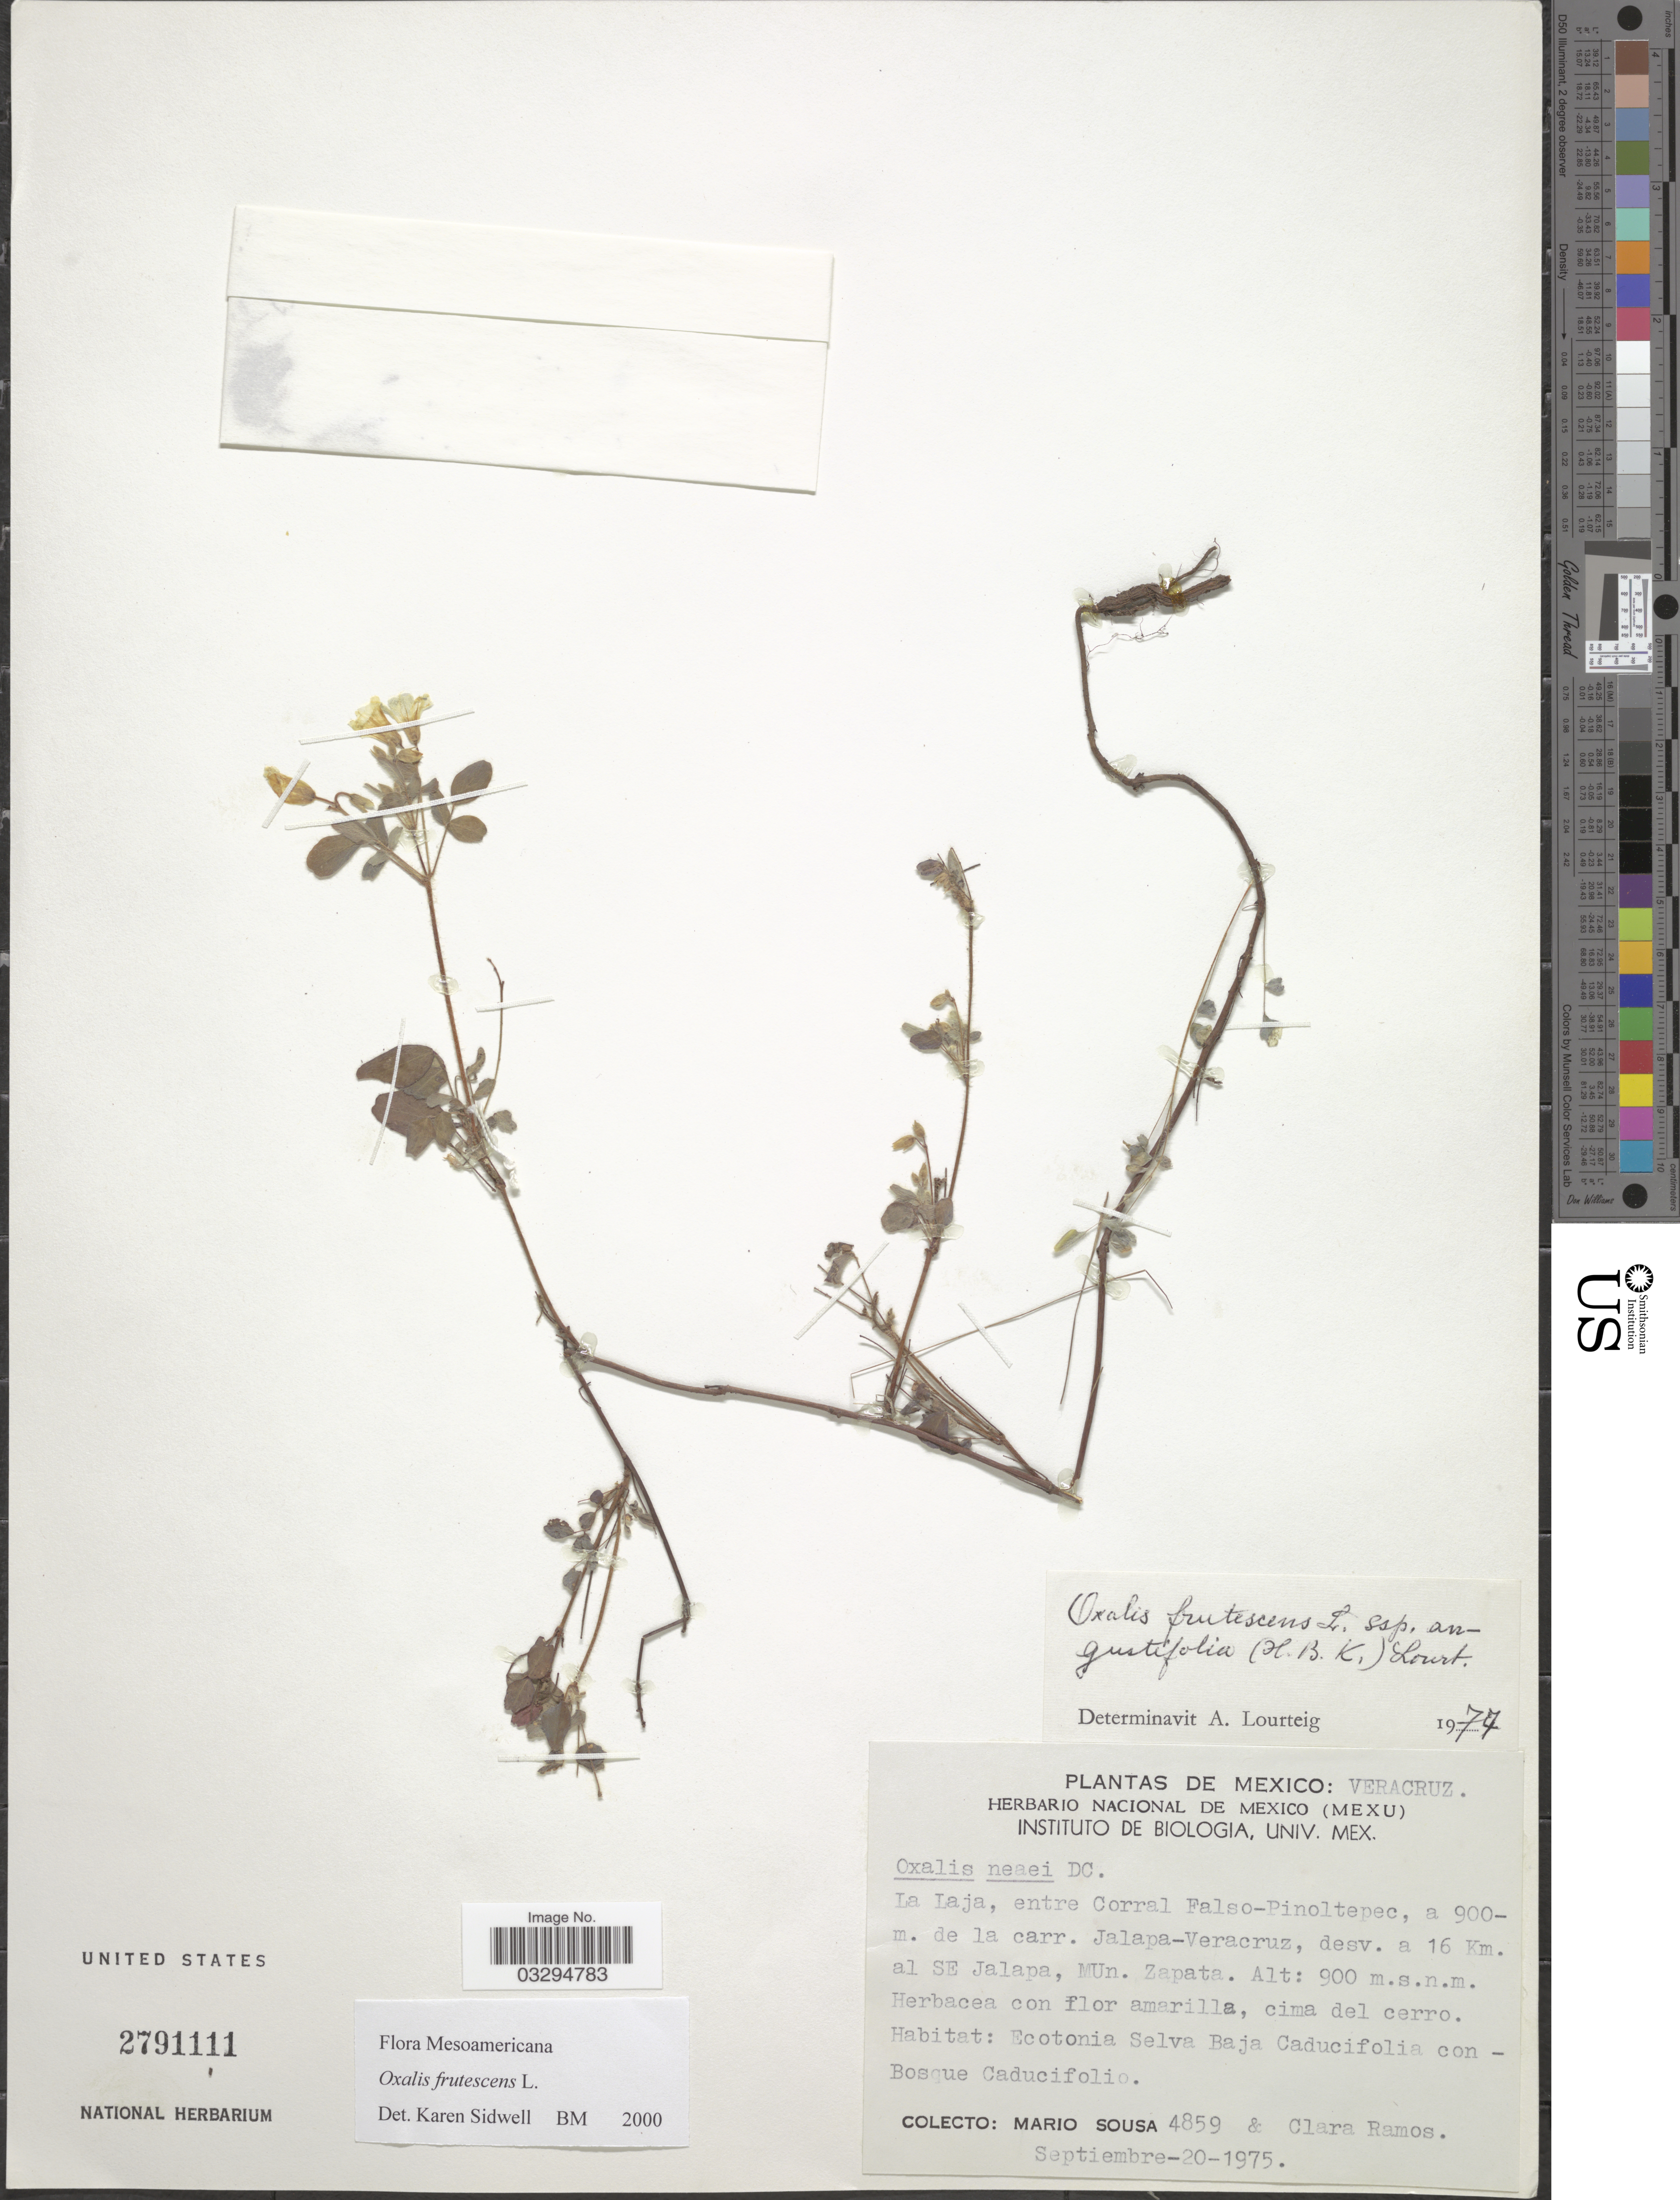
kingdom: Plantae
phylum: Tracheophyta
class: Magnoliopsida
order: Oxalidales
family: Oxalidaceae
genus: Oxalis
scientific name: Oxalis frutescens subsp. angustifolia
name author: (Kunth) Lourteig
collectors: M. Sousa S. & C. H. Ramos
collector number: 4859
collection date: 1975-09-20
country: Mexico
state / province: Veracruz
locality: Veracruz. La Laja, entre Corral Falso-Pinoltepec, a 900m. de la carr. Jalapa-Veracruz, desv. a 16 Km. al SE Jalapa, MUn. Zapata.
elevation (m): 900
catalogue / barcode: US 2791111